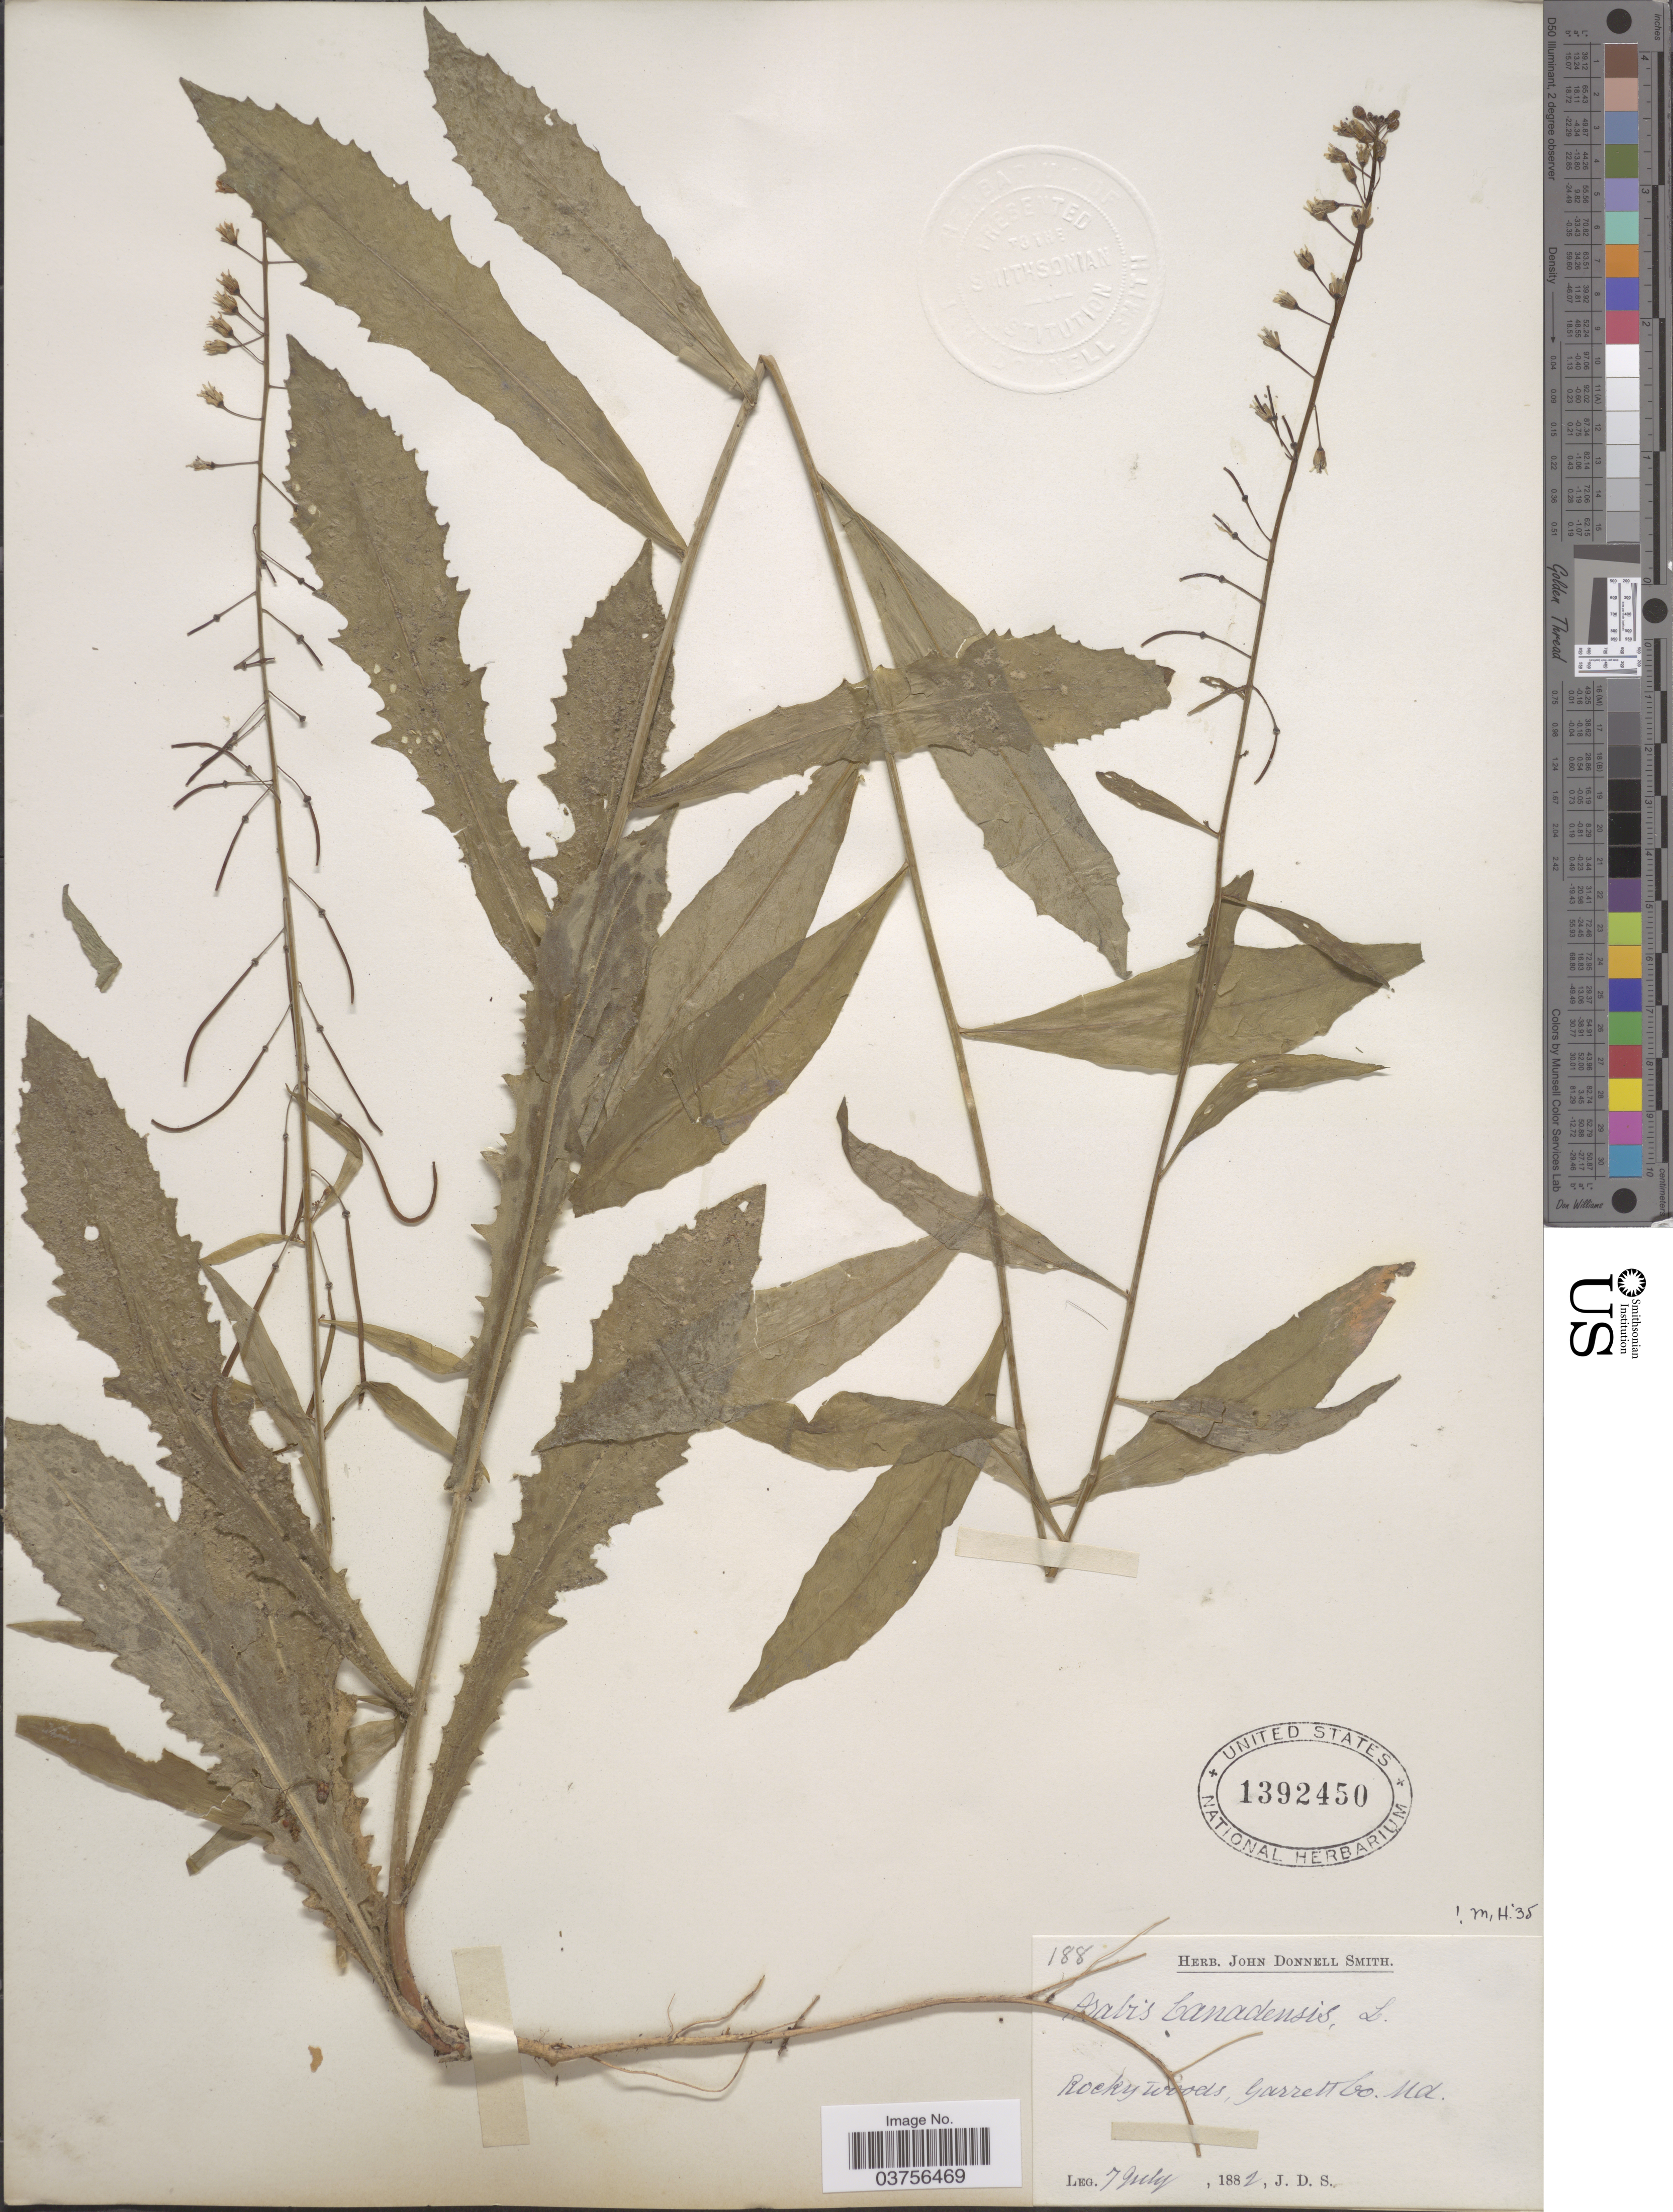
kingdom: Plantae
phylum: Tracheophyta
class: Magnoliopsida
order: Brassicales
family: Brassicaceae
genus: Arabis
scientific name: Arabis canadensis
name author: L.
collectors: J. Donnell Smith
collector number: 188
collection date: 1882-07-07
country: United States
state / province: Maryland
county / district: Garrett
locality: Garrett Co.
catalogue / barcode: US 1392450